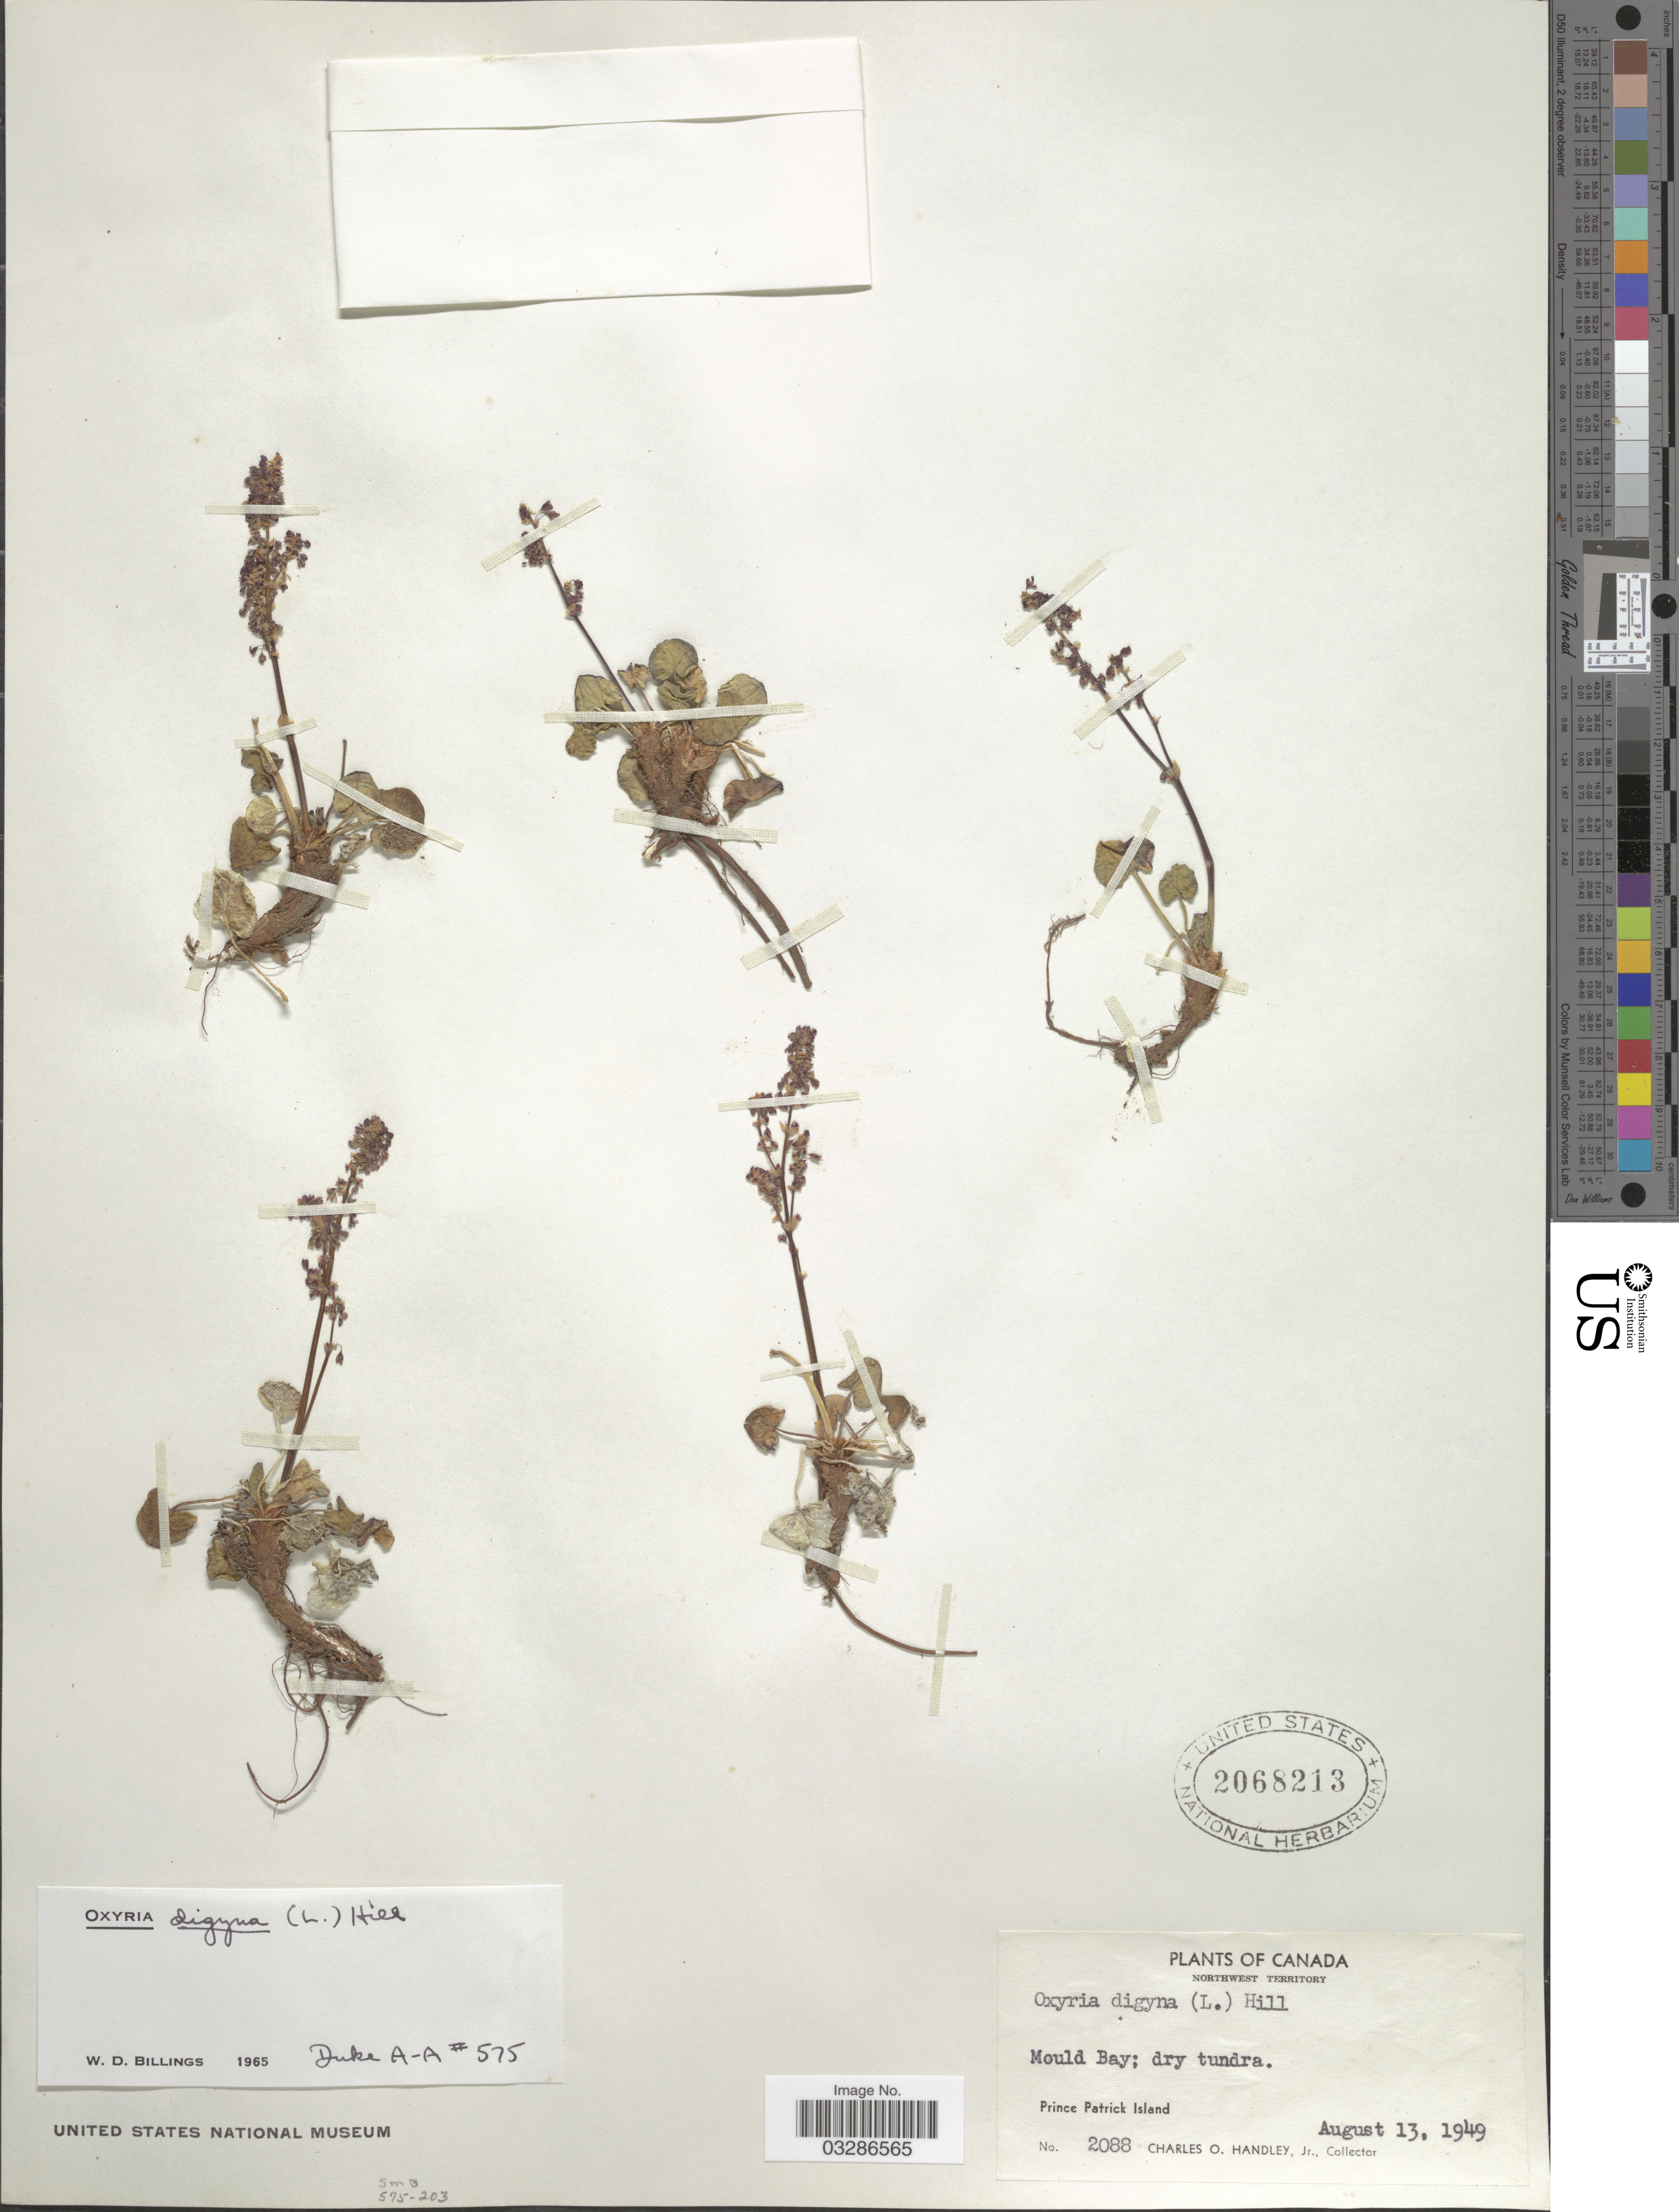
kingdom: Plantae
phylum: Tracheophyta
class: Magnoliopsida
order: Caryophyllales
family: Polygonaceae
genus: Oxyria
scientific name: Oxyria digyna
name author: (L.) Hill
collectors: C. O. Handley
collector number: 2088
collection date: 1949-08-13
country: Canada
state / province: Northwest Territories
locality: Mould Bay, Prince Patrick Island.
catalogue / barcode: US 2068213